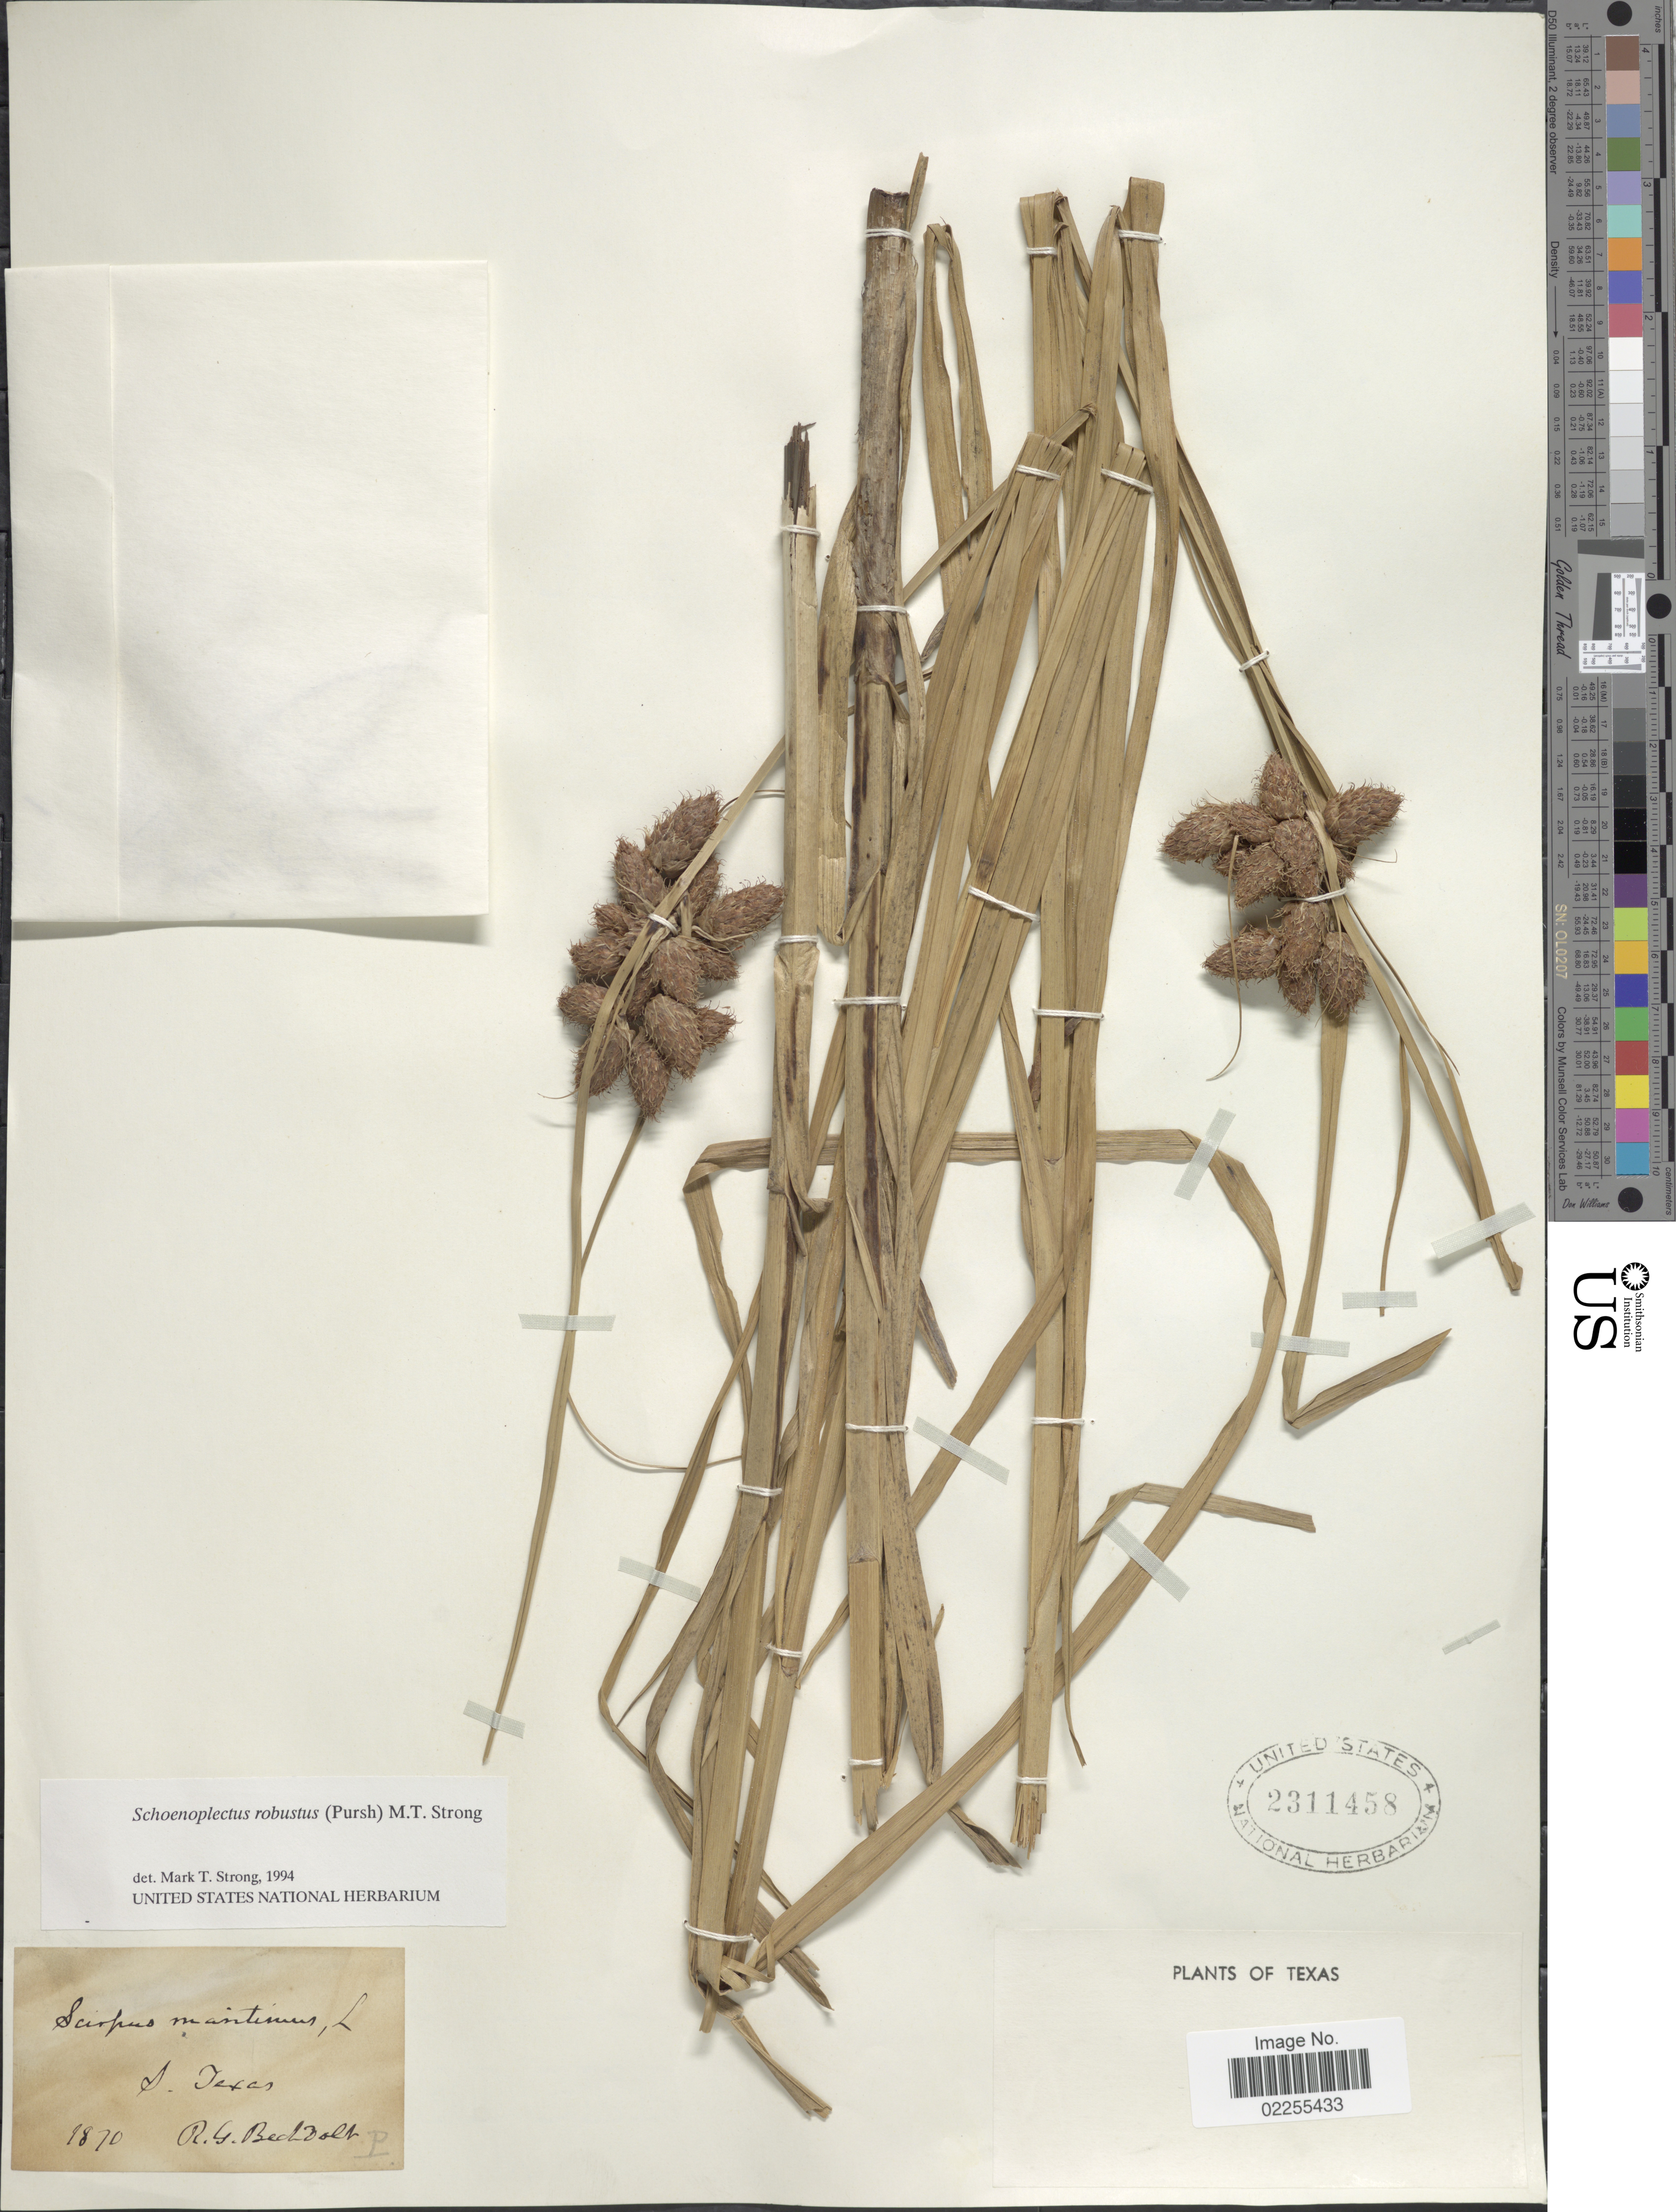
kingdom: Plantae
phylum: Tracheophyta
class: Liliopsida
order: Poales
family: Cyperaceae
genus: Bolboschoenus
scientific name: Bolboschoenus robustus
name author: (Pursh) Soják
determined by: Strong, M. T., (US), Smithsonian Institution - National Museum of Natural History (UNITED STATES)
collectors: R. Bechdolt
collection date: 1870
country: United States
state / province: Texas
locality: S. Texas.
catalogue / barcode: US 2311458